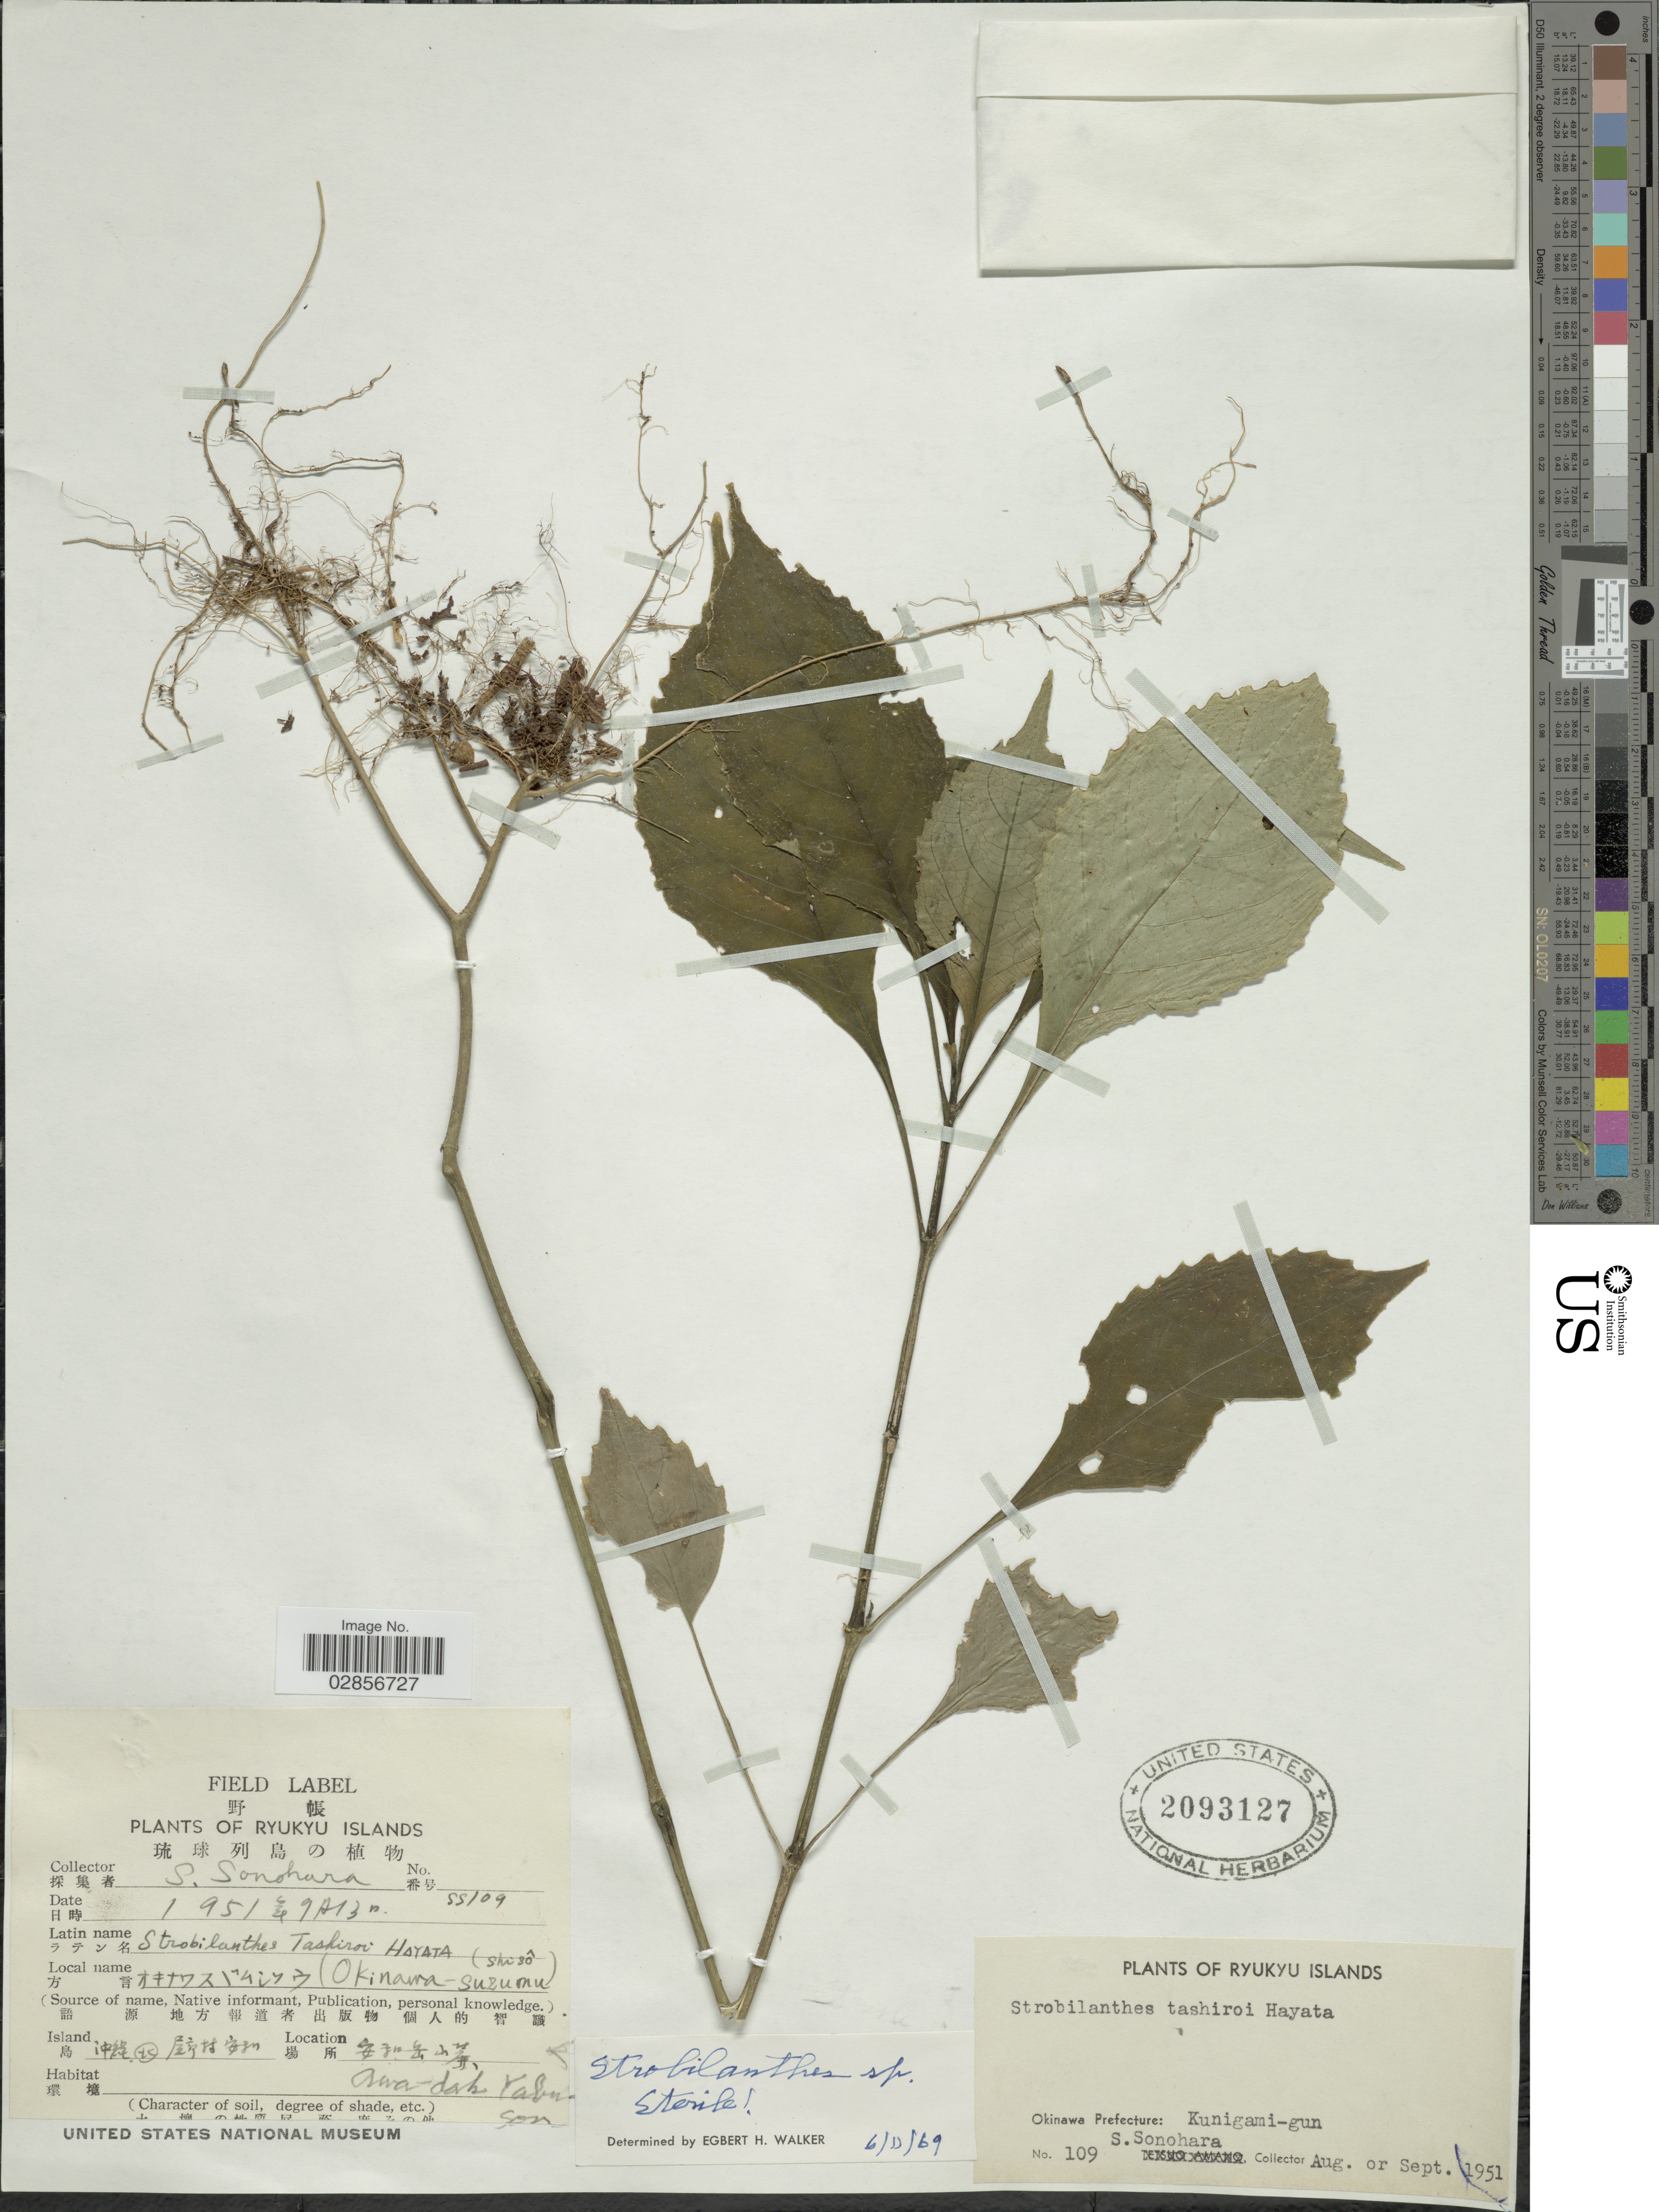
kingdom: Plantae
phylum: Tracheophyta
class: Magnoliopsida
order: Lamiales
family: Acanthaceae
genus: Strobilanthes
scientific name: Strobilanthes sp.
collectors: S. Sonohara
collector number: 109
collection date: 1951-08/1951-09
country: Japan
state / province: Okinawa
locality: Ryukyu Islands, Okinawa Prefecture: Kunigami-gun, Awa-dah Yabuson.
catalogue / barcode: US 2093127